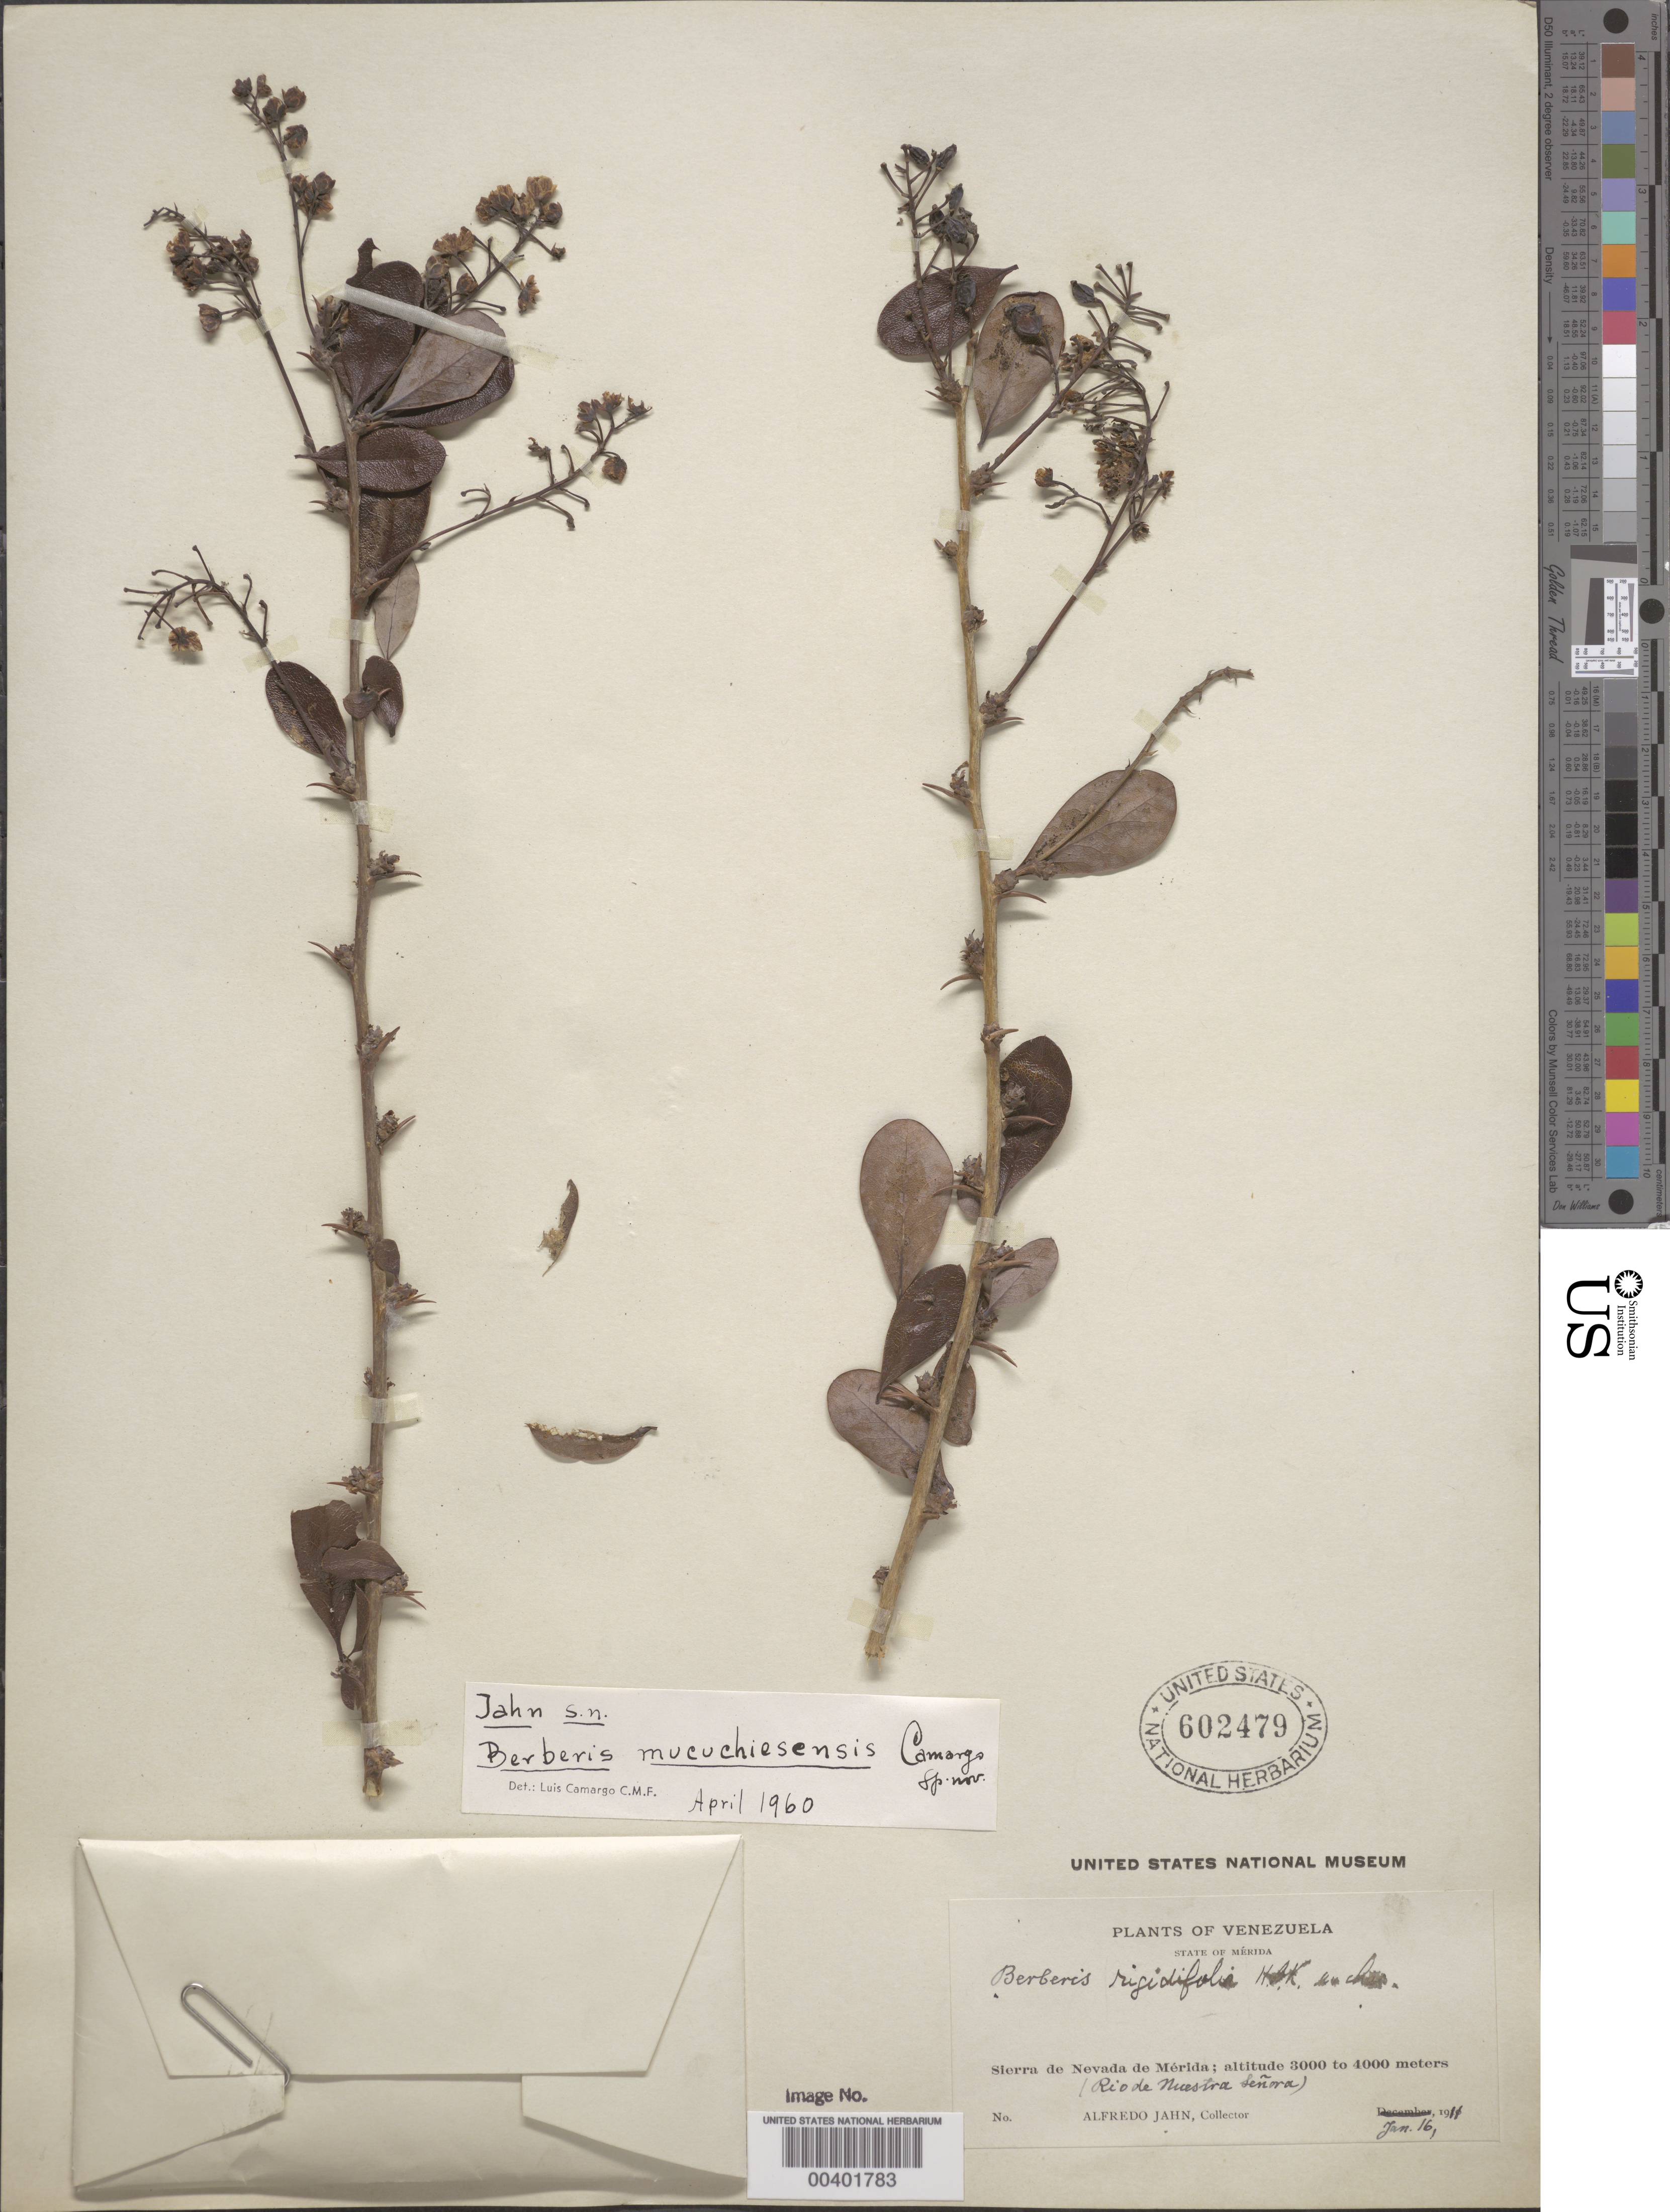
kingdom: Plantae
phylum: Tracheophyta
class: Magnoliopsida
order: Ranunculales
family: Berberidaceae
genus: Berberis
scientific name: Berberis mucuchiesensis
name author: L.A. Camargo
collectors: A. Jahn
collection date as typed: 16 Jan 1911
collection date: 1911-01-16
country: Venezuela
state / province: Mérida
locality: Sierra de nevada de merida, rio de muestra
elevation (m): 3000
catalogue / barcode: US 602479-2